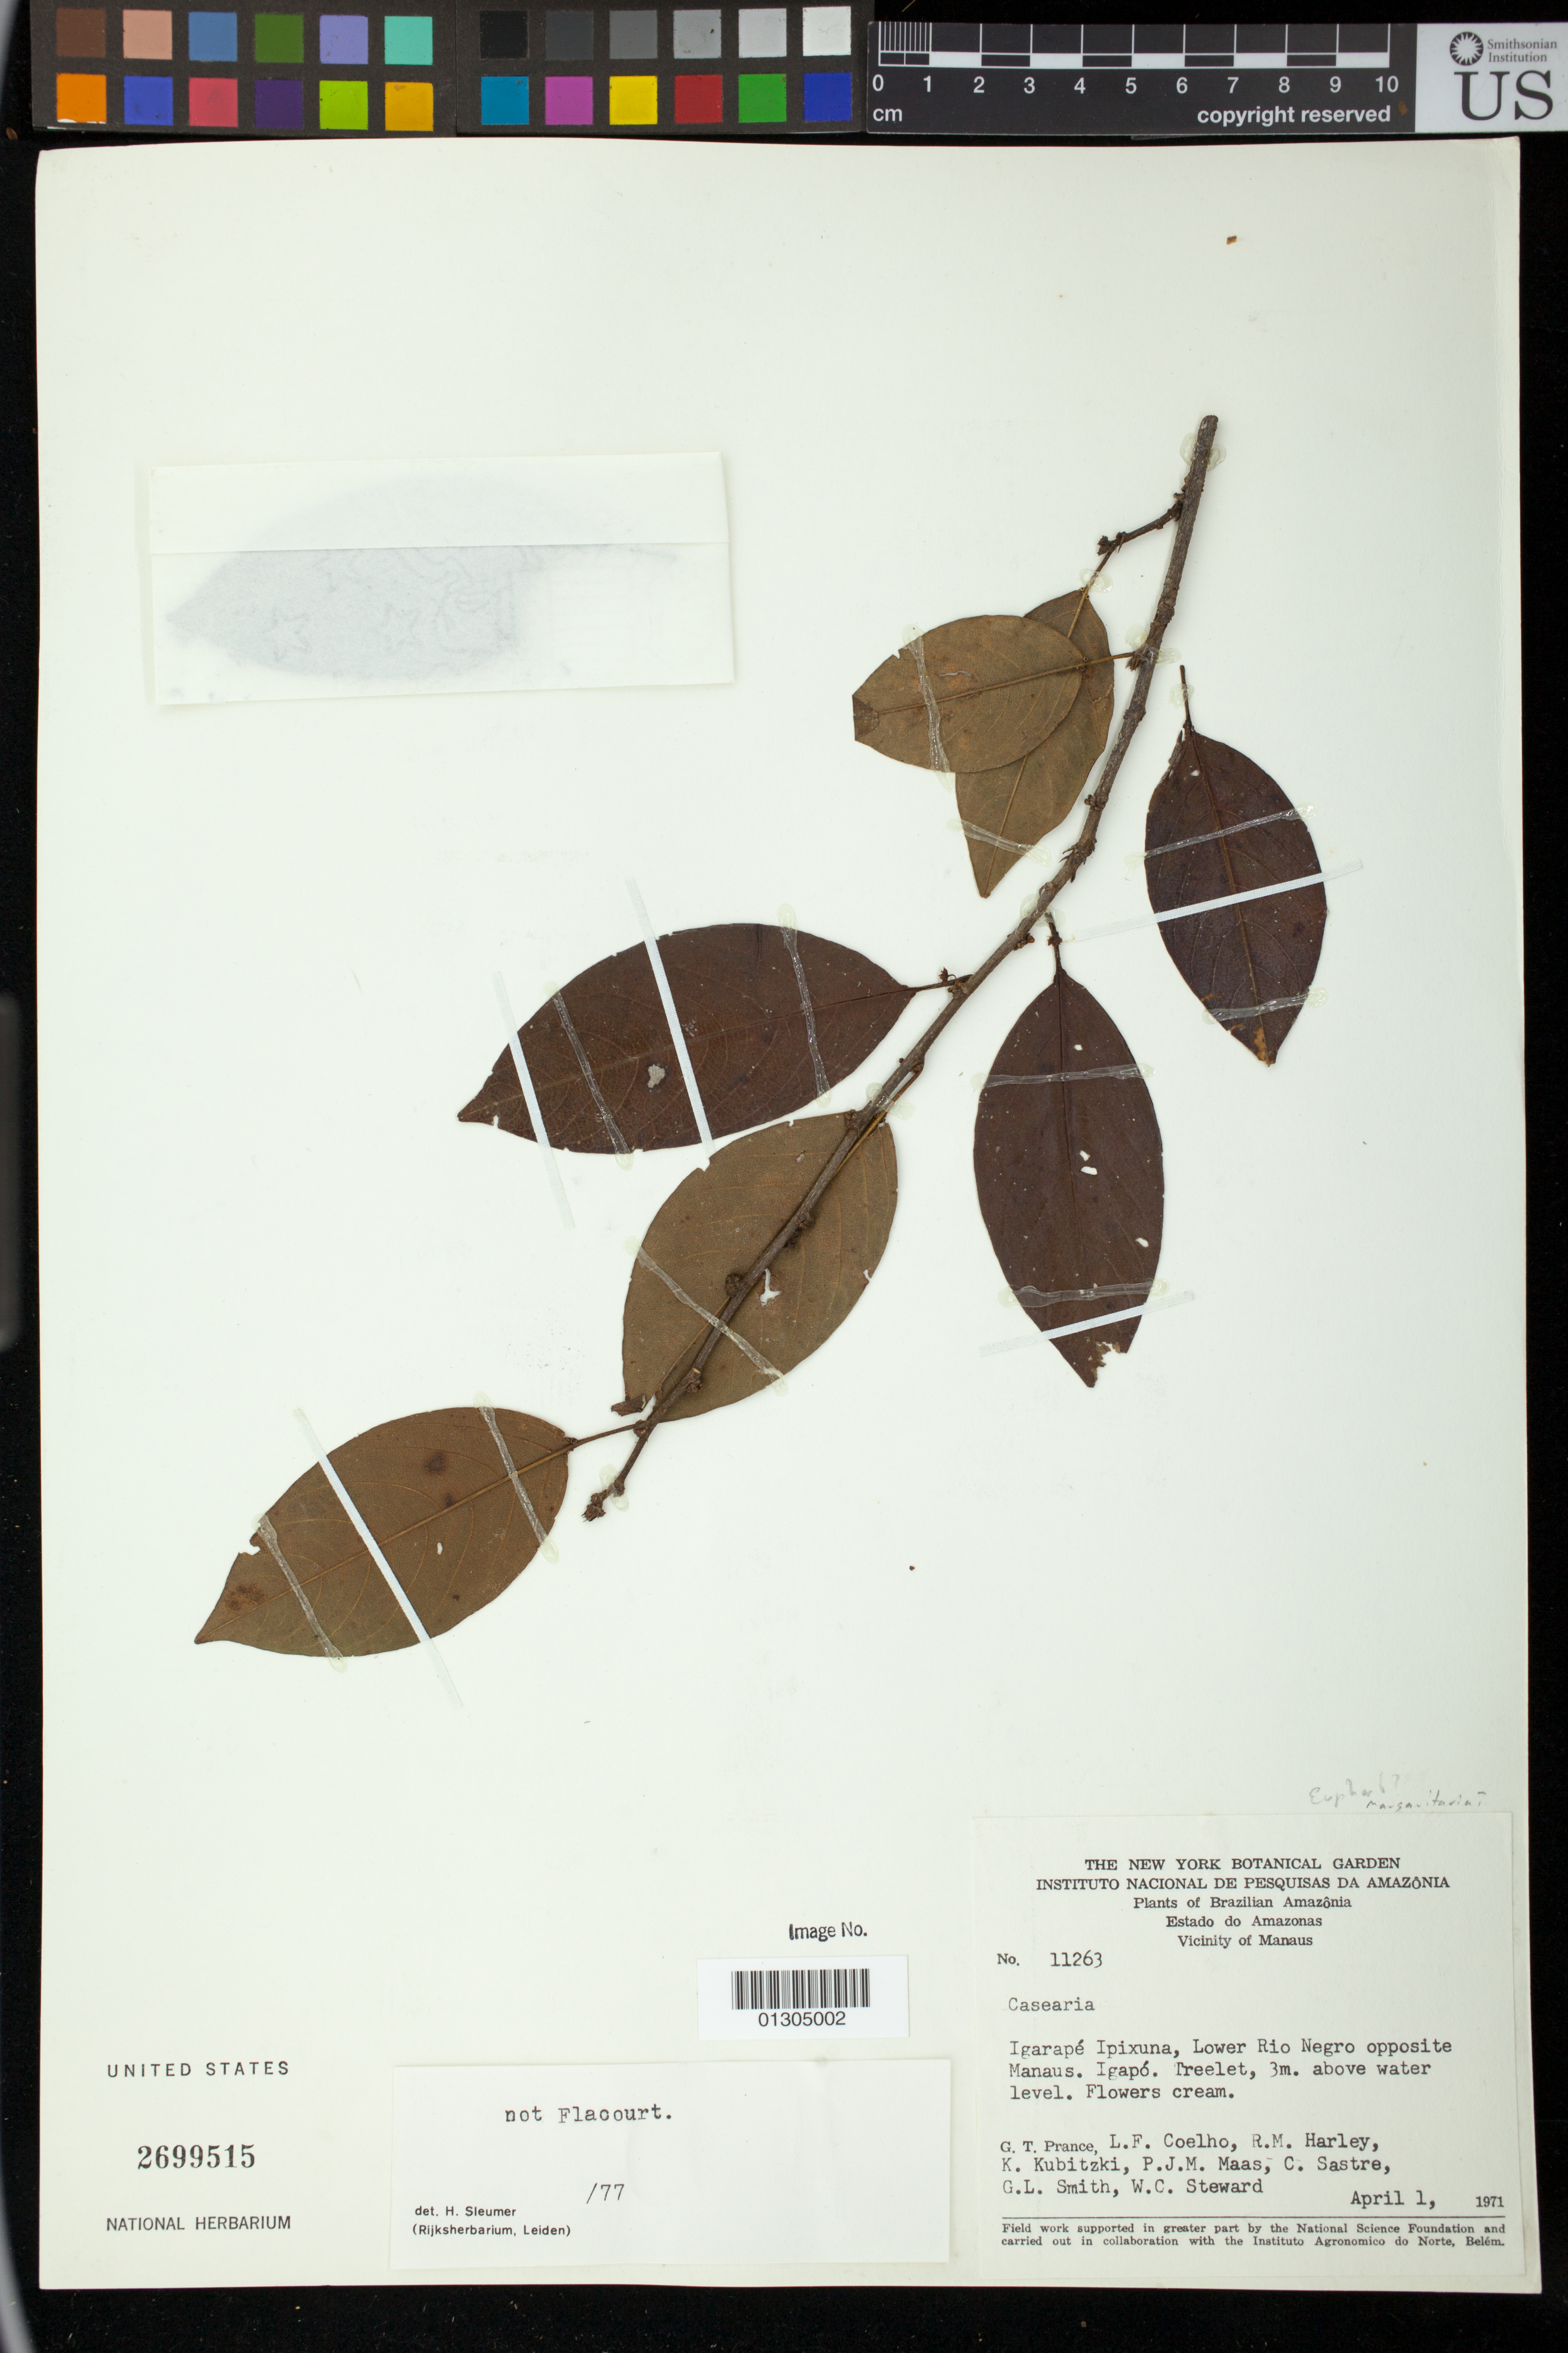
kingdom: Plantae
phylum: Tracheophyta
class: Magnoliopsida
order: Malpighiales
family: Euphorbiaceae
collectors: G. T. Prance, L. F. Coelho, R. M. Harley, K. Kubitzki, P. Maas, C. H. L. Sastre & G. L. Smith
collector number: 11263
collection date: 1971-04-01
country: Brazil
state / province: Amazonas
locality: Igarape Ipixuna, Lower Rio Negro opposite Manaus. Igapo.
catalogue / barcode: US 2699515